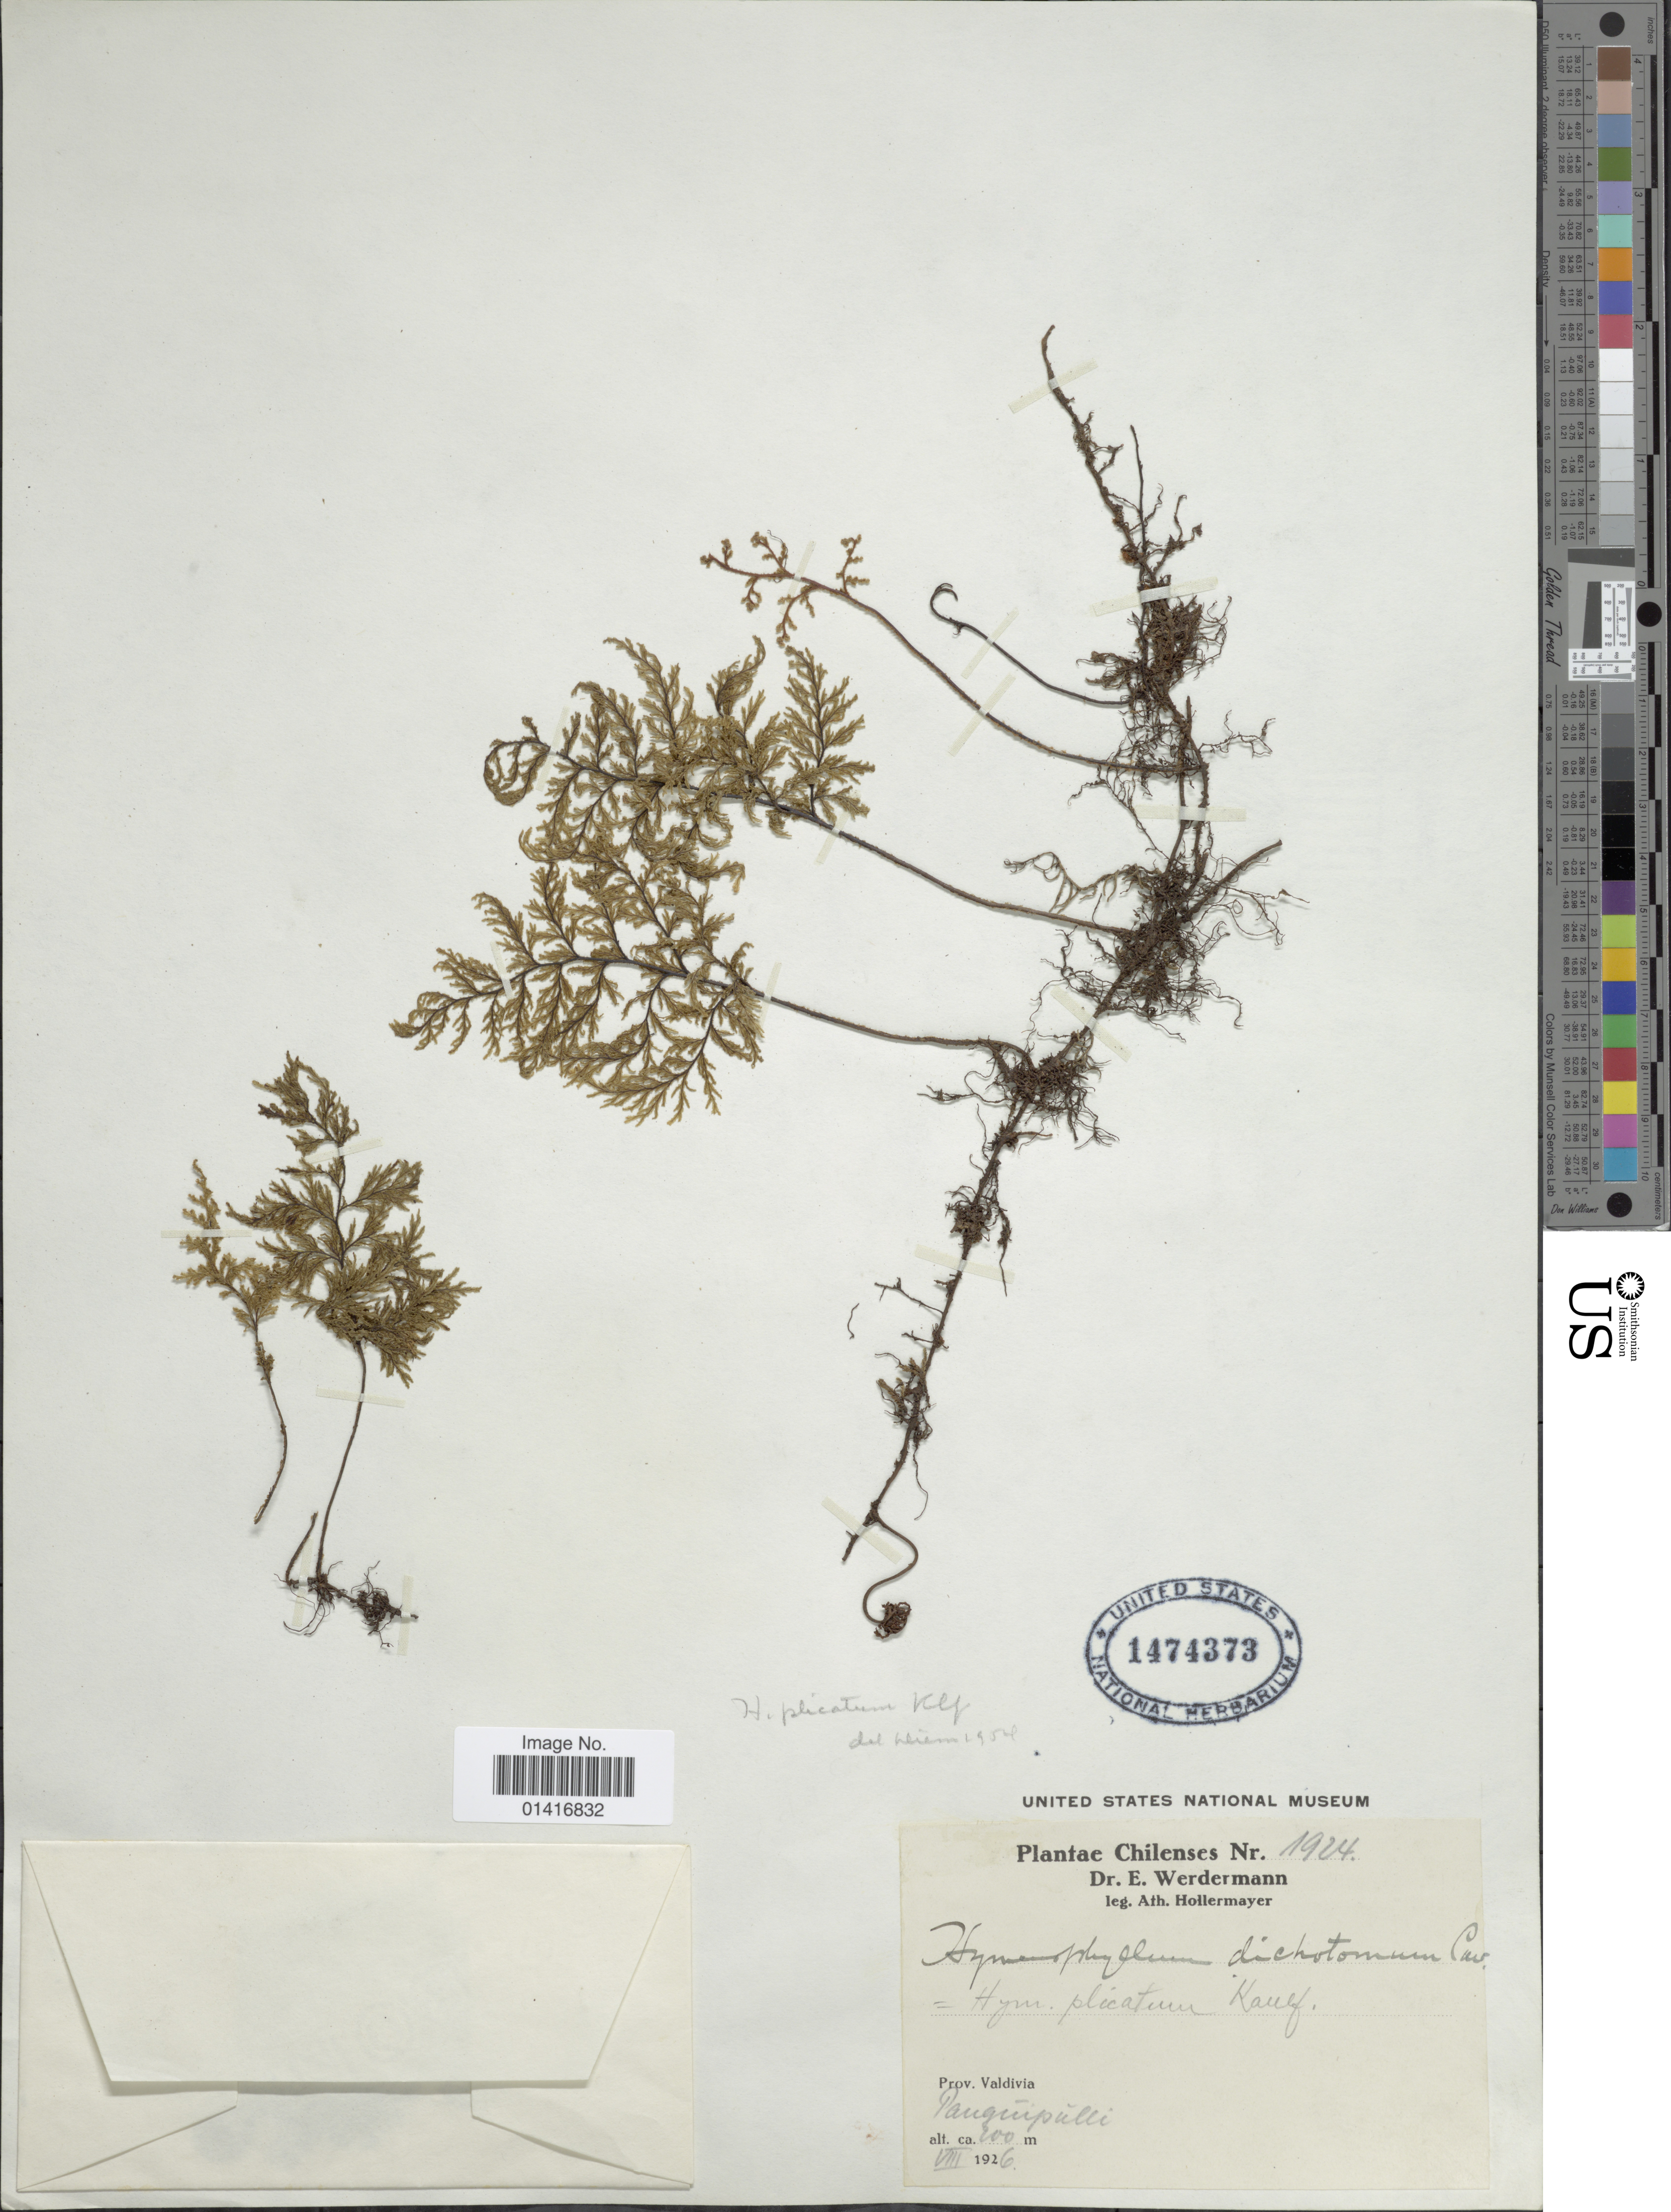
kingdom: Plantae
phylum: Tracheophyta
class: Polypodiopsida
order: Hymenophyllales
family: Hymenophyllaceae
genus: Hymenophyllum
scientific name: Hymenophyllum plicatum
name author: Kaulf.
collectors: A. Hollermayer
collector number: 1924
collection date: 1926-08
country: Chile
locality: Prov. Valdivia. Panguipulli.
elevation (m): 200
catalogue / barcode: US 1474373